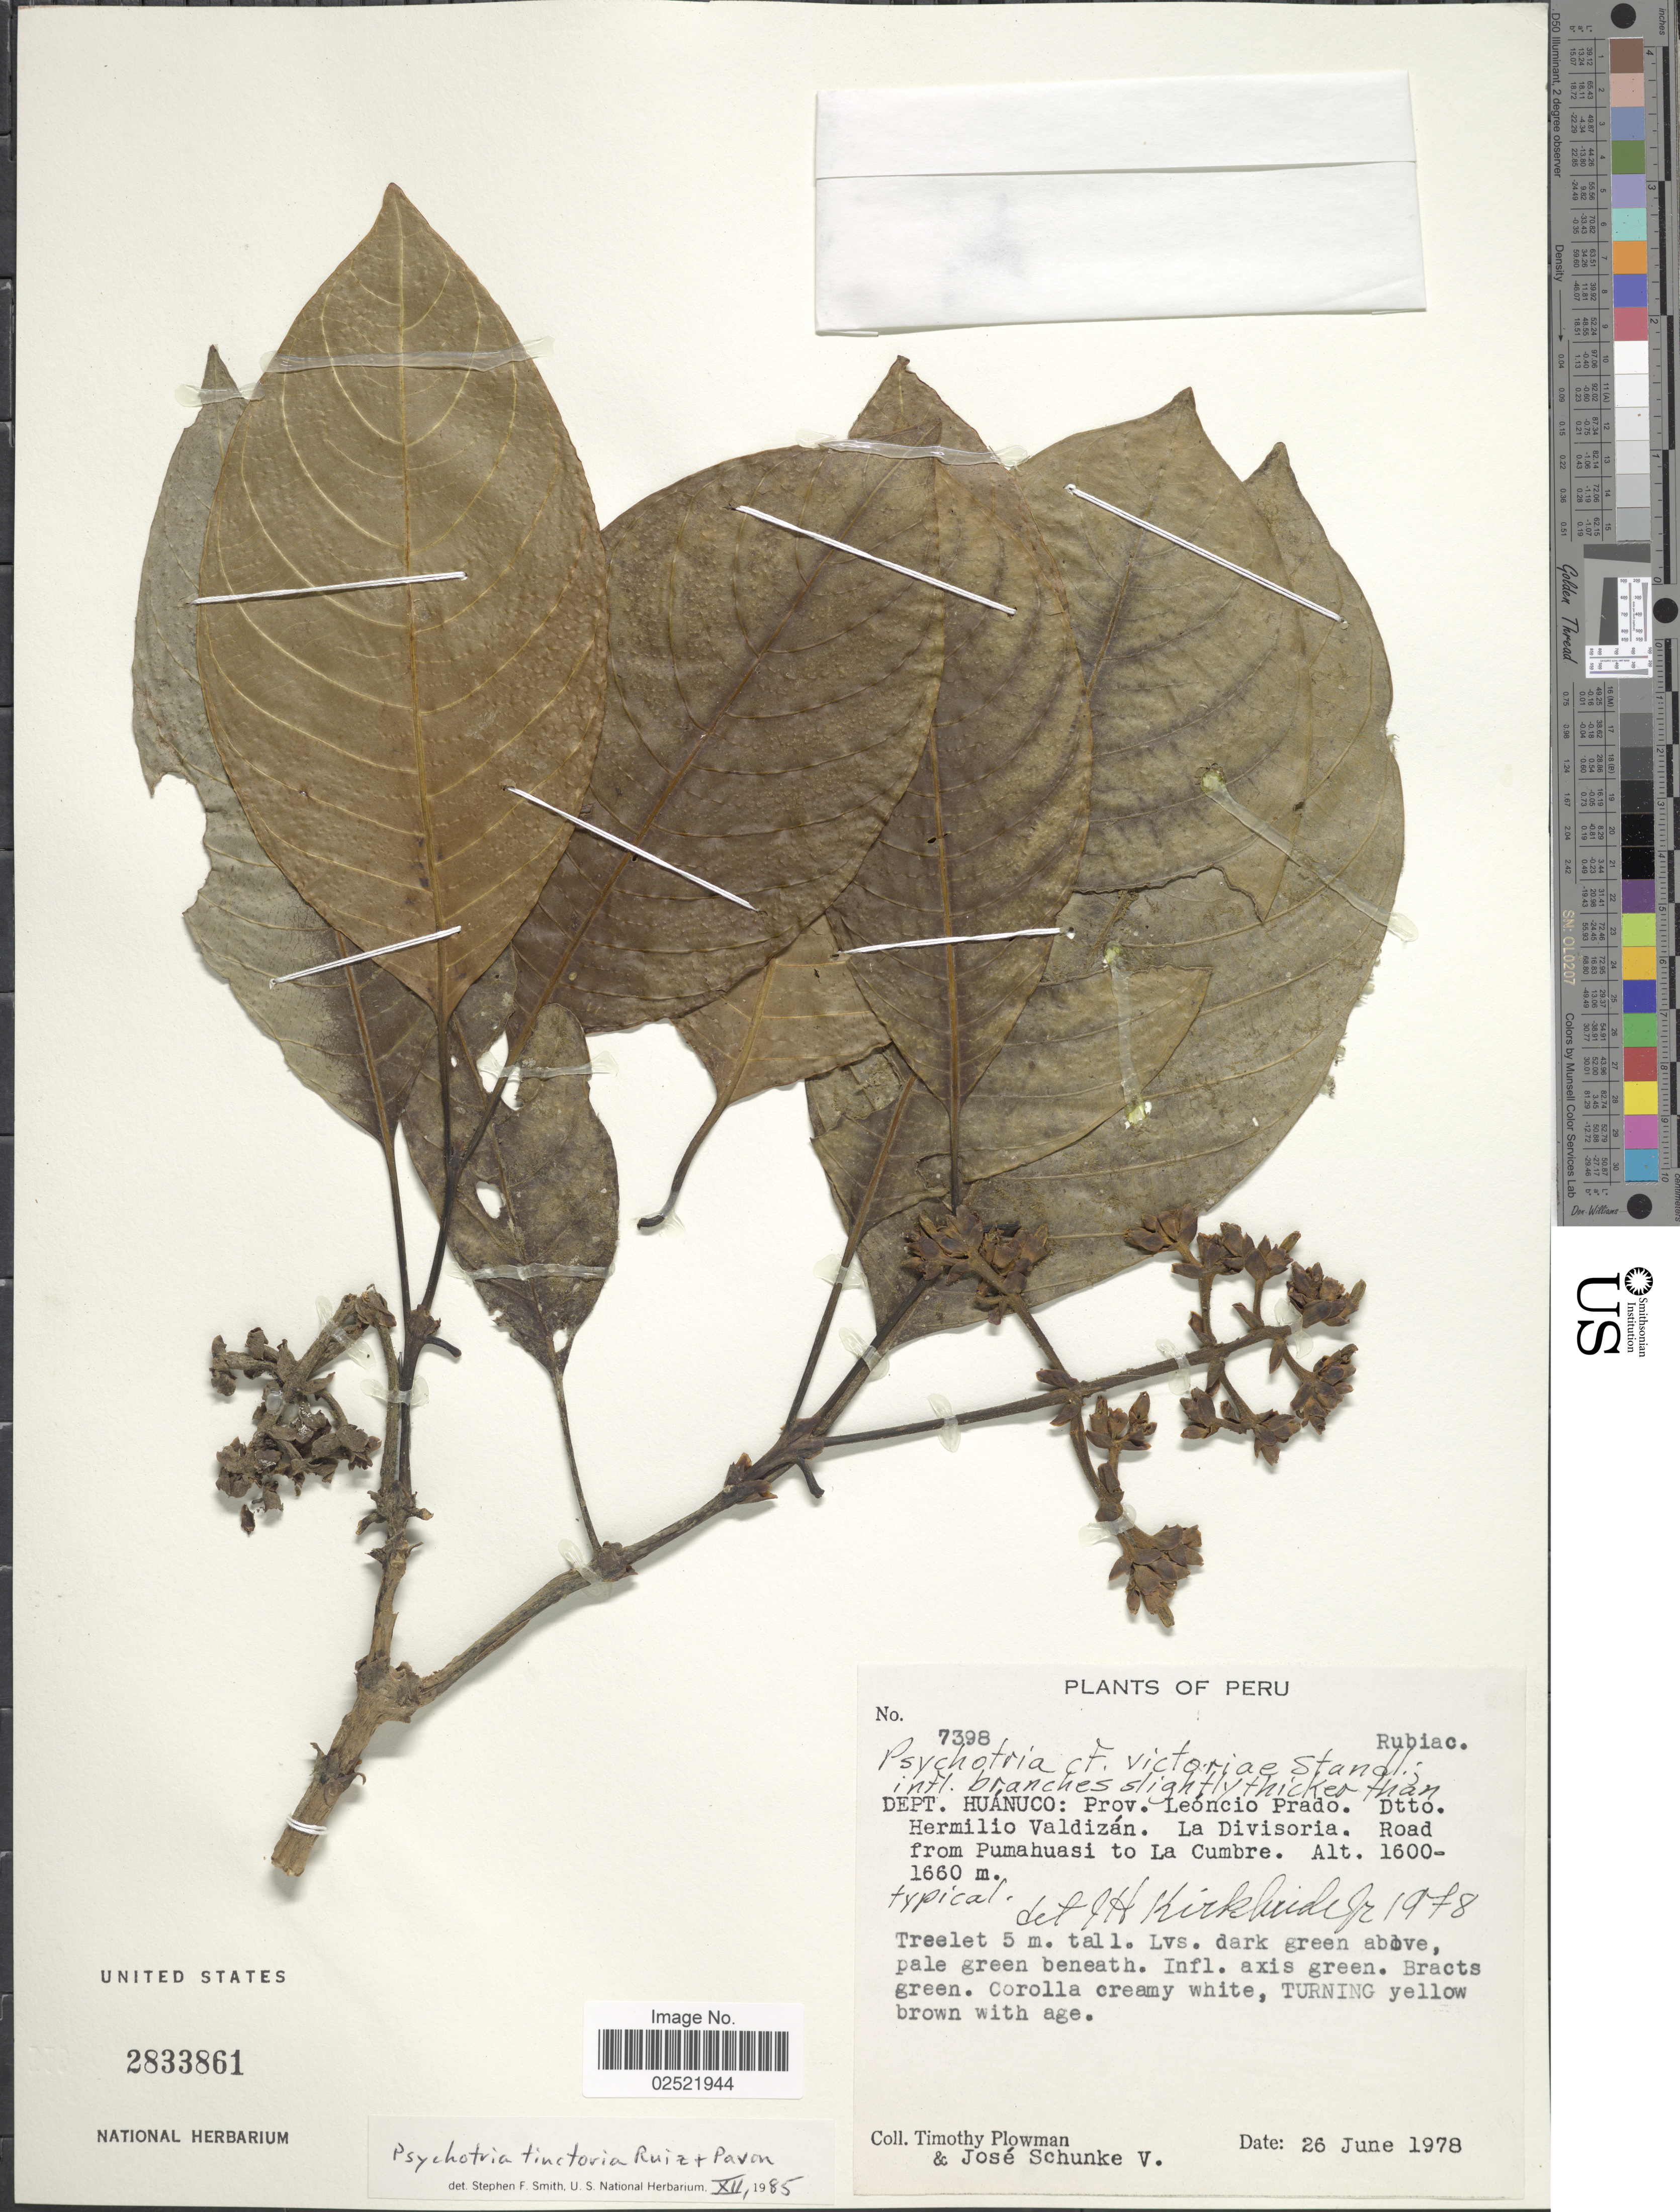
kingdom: Plantae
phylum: Tracheophyta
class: Magnoliopsida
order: Gentianales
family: Rubiaceae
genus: Psychotria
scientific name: Psychotria tinctoria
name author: Ruiz & Pav.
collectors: T. Plowman & J. Schunke Vigo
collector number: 7398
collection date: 1978-06-26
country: Peru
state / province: Huánuco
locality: Pov. Leoncio Prado, Dtto. Hermilio Valdizan, La Divisoria, road from Pumahuasi to La Cumbre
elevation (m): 1600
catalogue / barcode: US 2833861